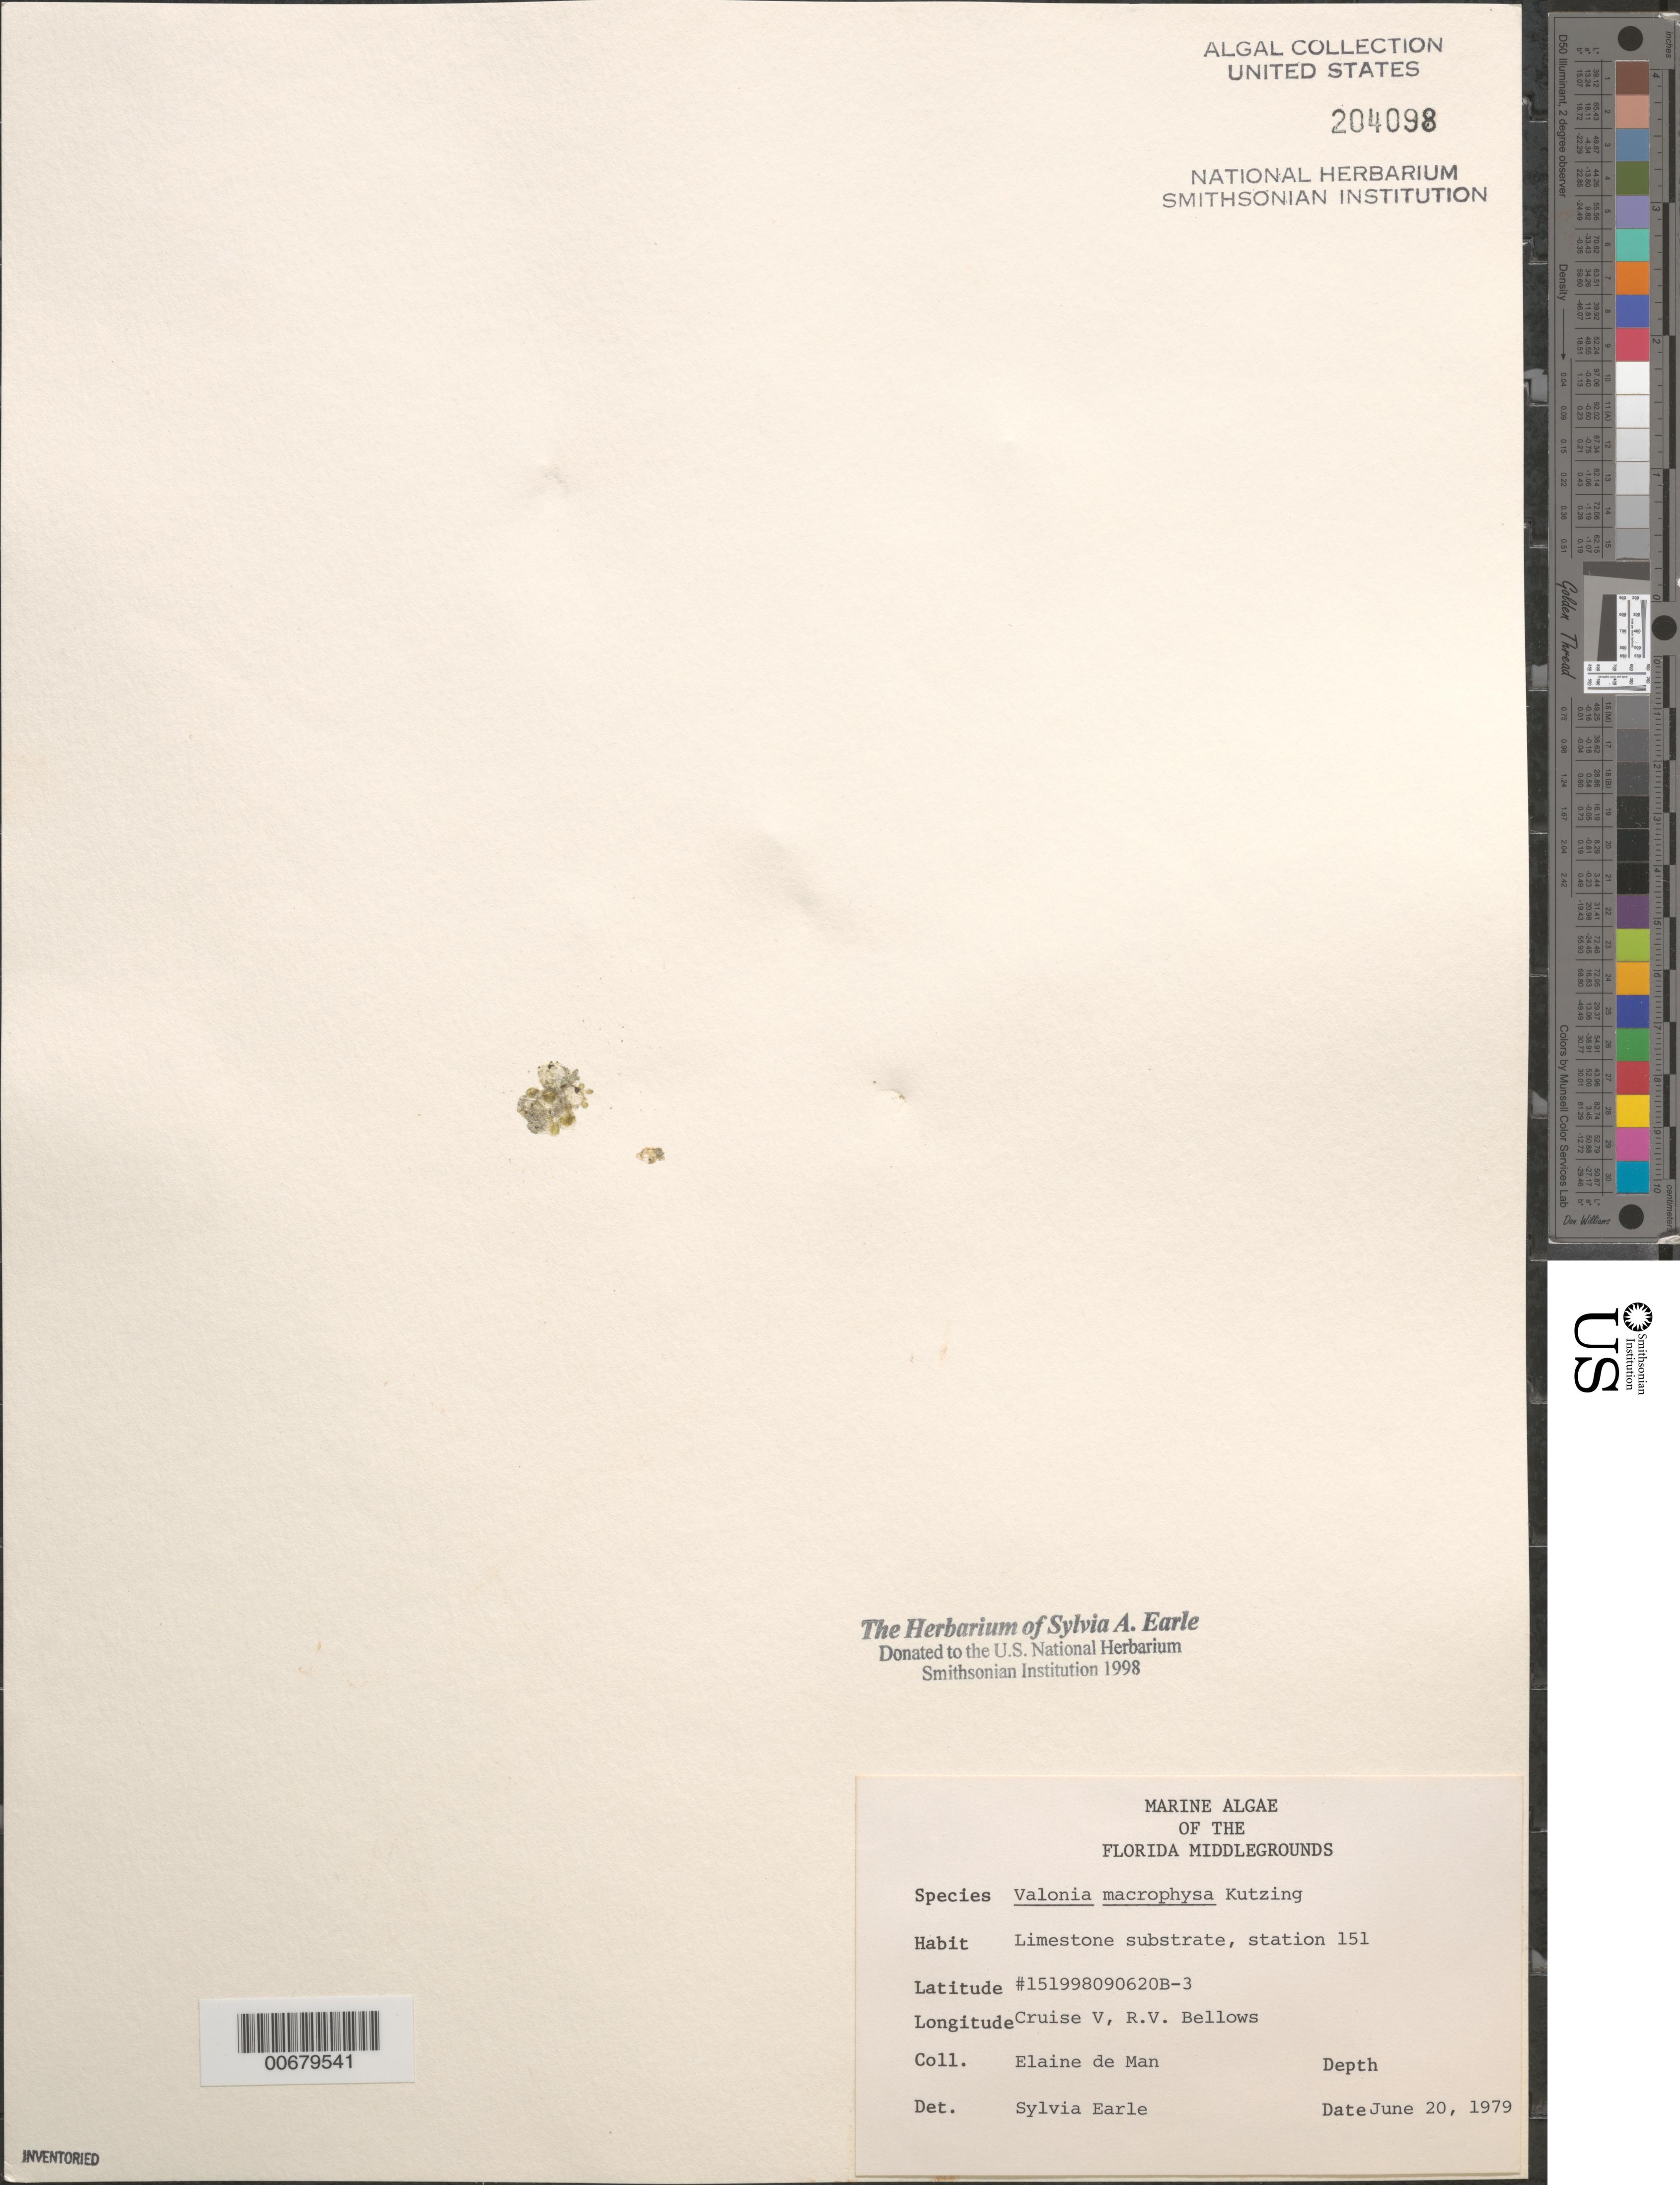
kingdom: Plantae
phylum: Chlorophyta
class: Ulvophyceae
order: Siphonocladales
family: Valoniaceae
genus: Valonia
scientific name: Valonia macrophysa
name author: Kütz.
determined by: Earle, S. A.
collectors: E. de Man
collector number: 151998090620B-3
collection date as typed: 20 Jun 1979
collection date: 1979-06-20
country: United States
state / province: Florida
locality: Florida Middle Grounds, Gulf of Mexico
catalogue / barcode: US 204098